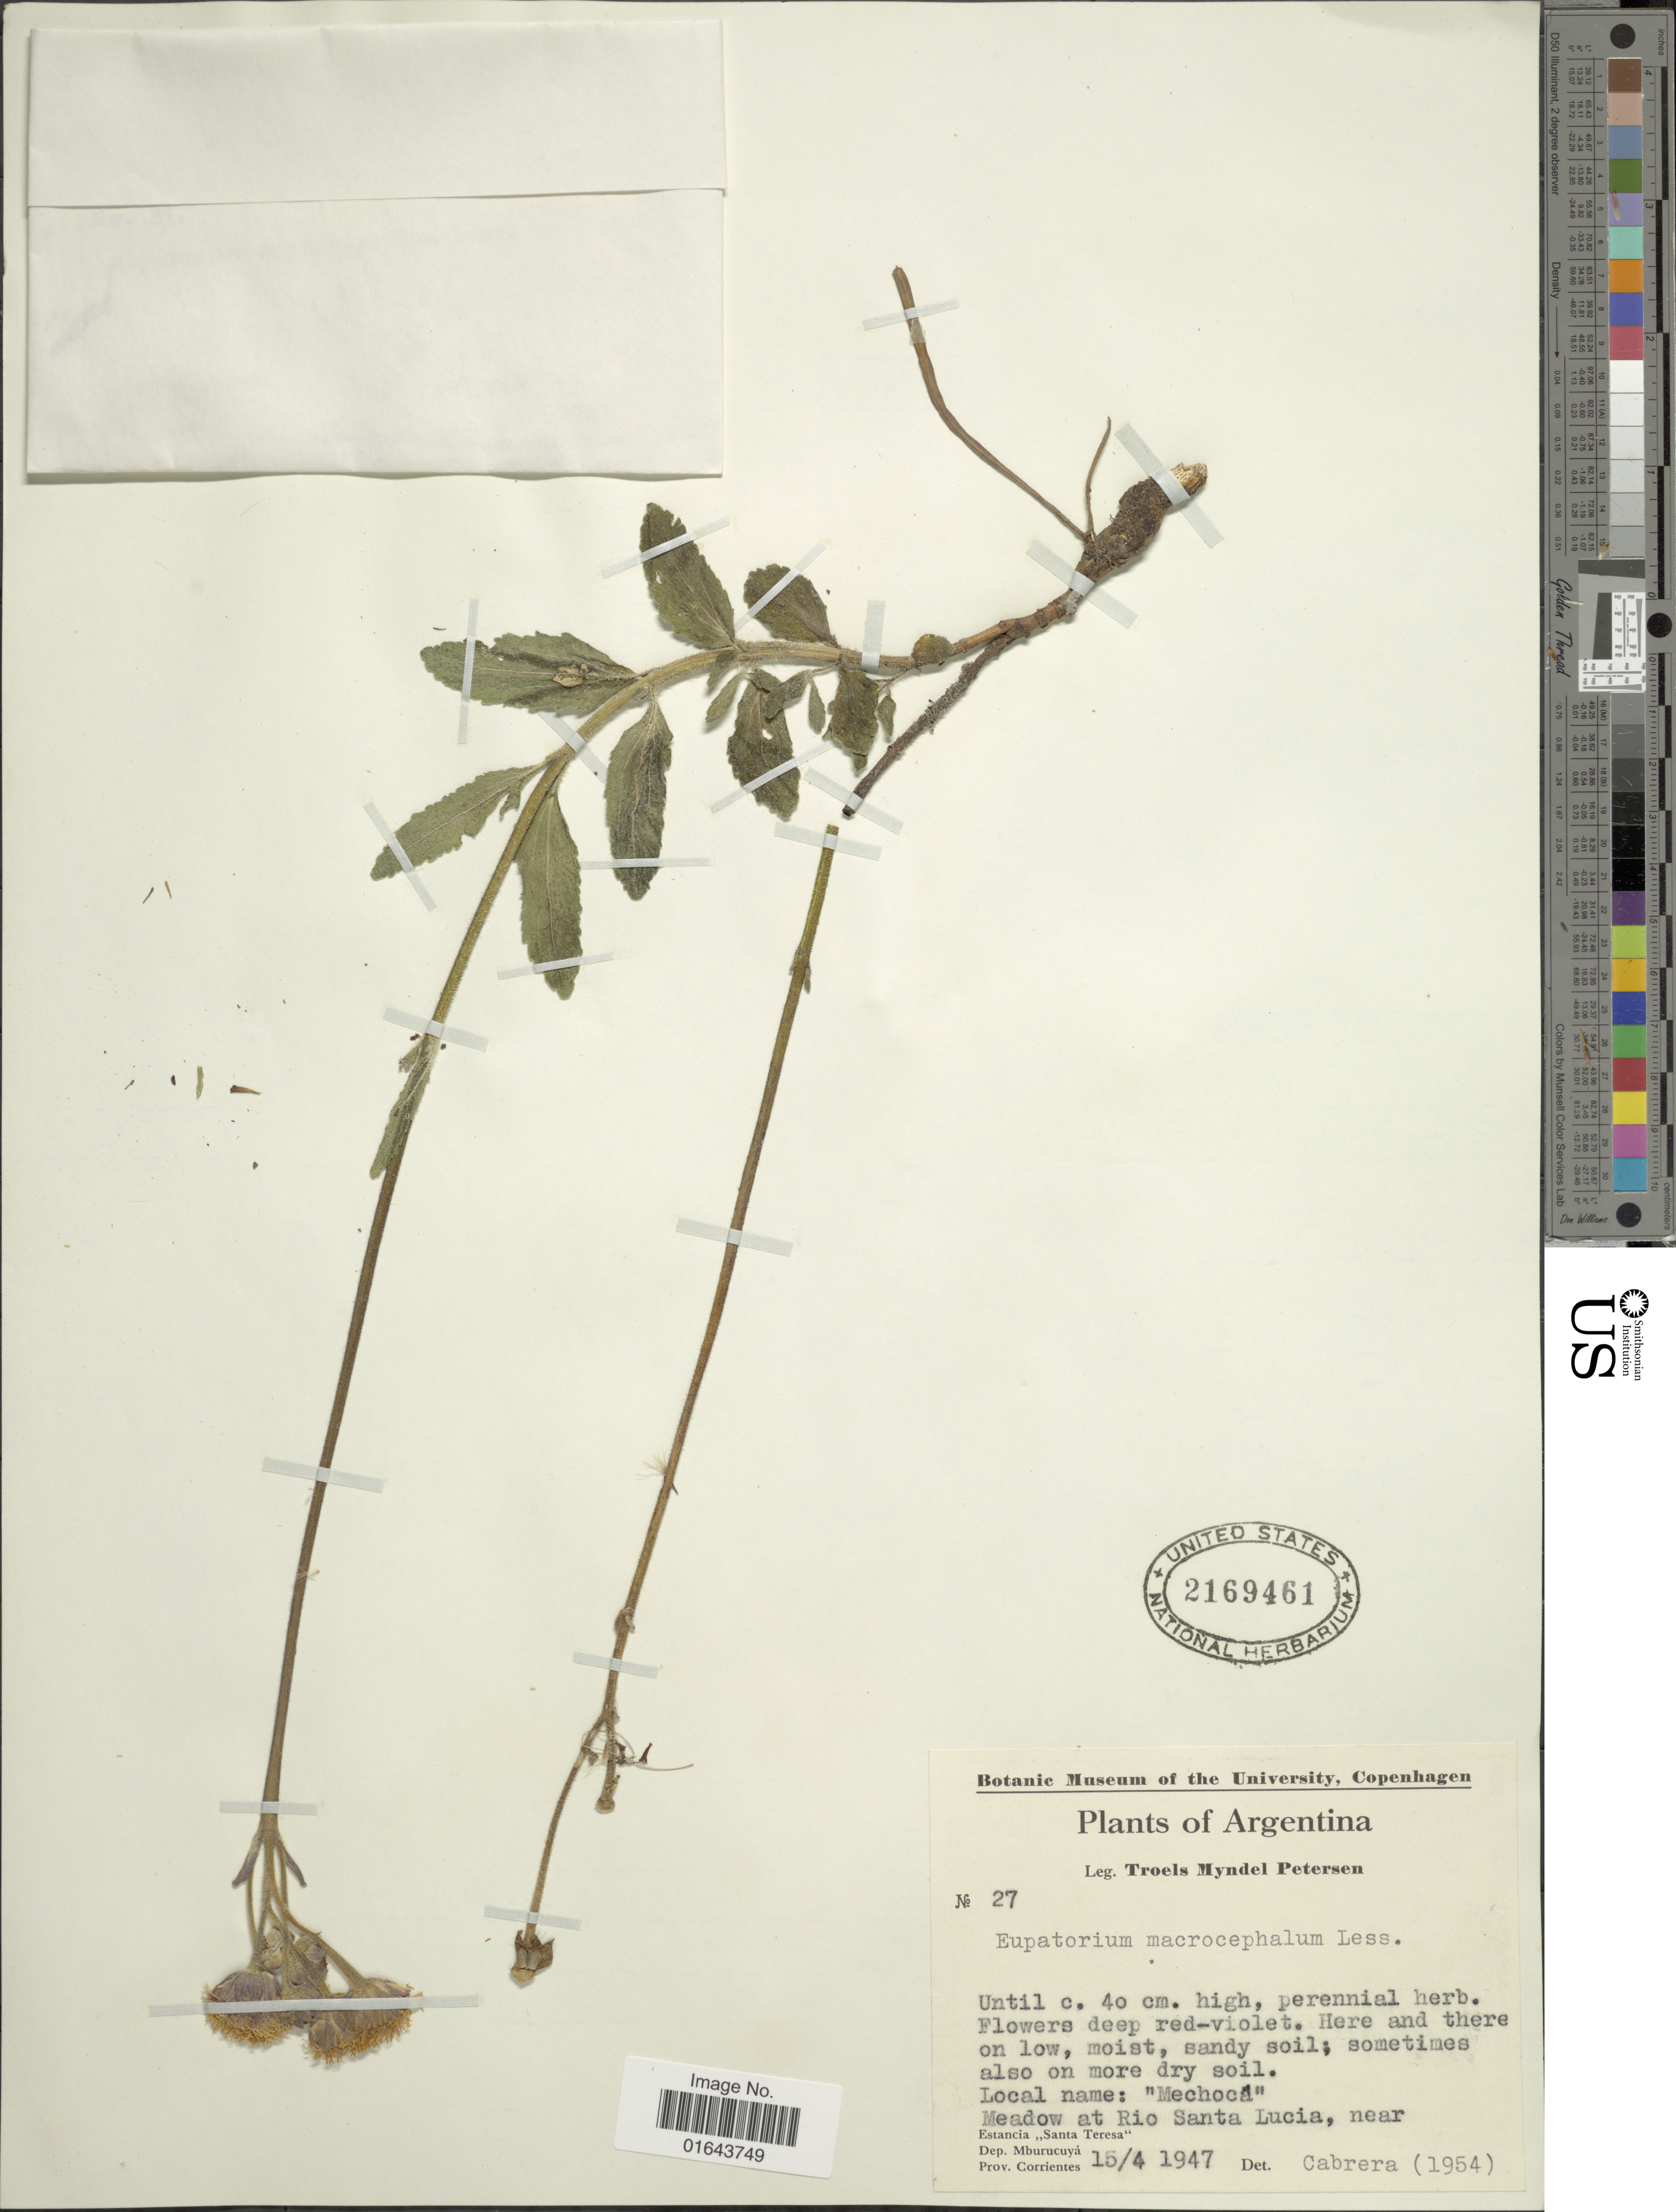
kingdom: Plantae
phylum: Tracheophyta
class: Magnoliopsida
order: Asterales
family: Asteraceae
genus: Campuloclinium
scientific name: Campuloclinium macrocephalum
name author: (Less.) DC.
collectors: T. M. Petersen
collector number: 27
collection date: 1947-04-15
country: Argentina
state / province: Corrientes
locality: Meadow at Rio Santa Lucia, near Estancia "Santa Teresa". Dep. Mburucuyá. Prov. Corrientes.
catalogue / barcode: US 2169461